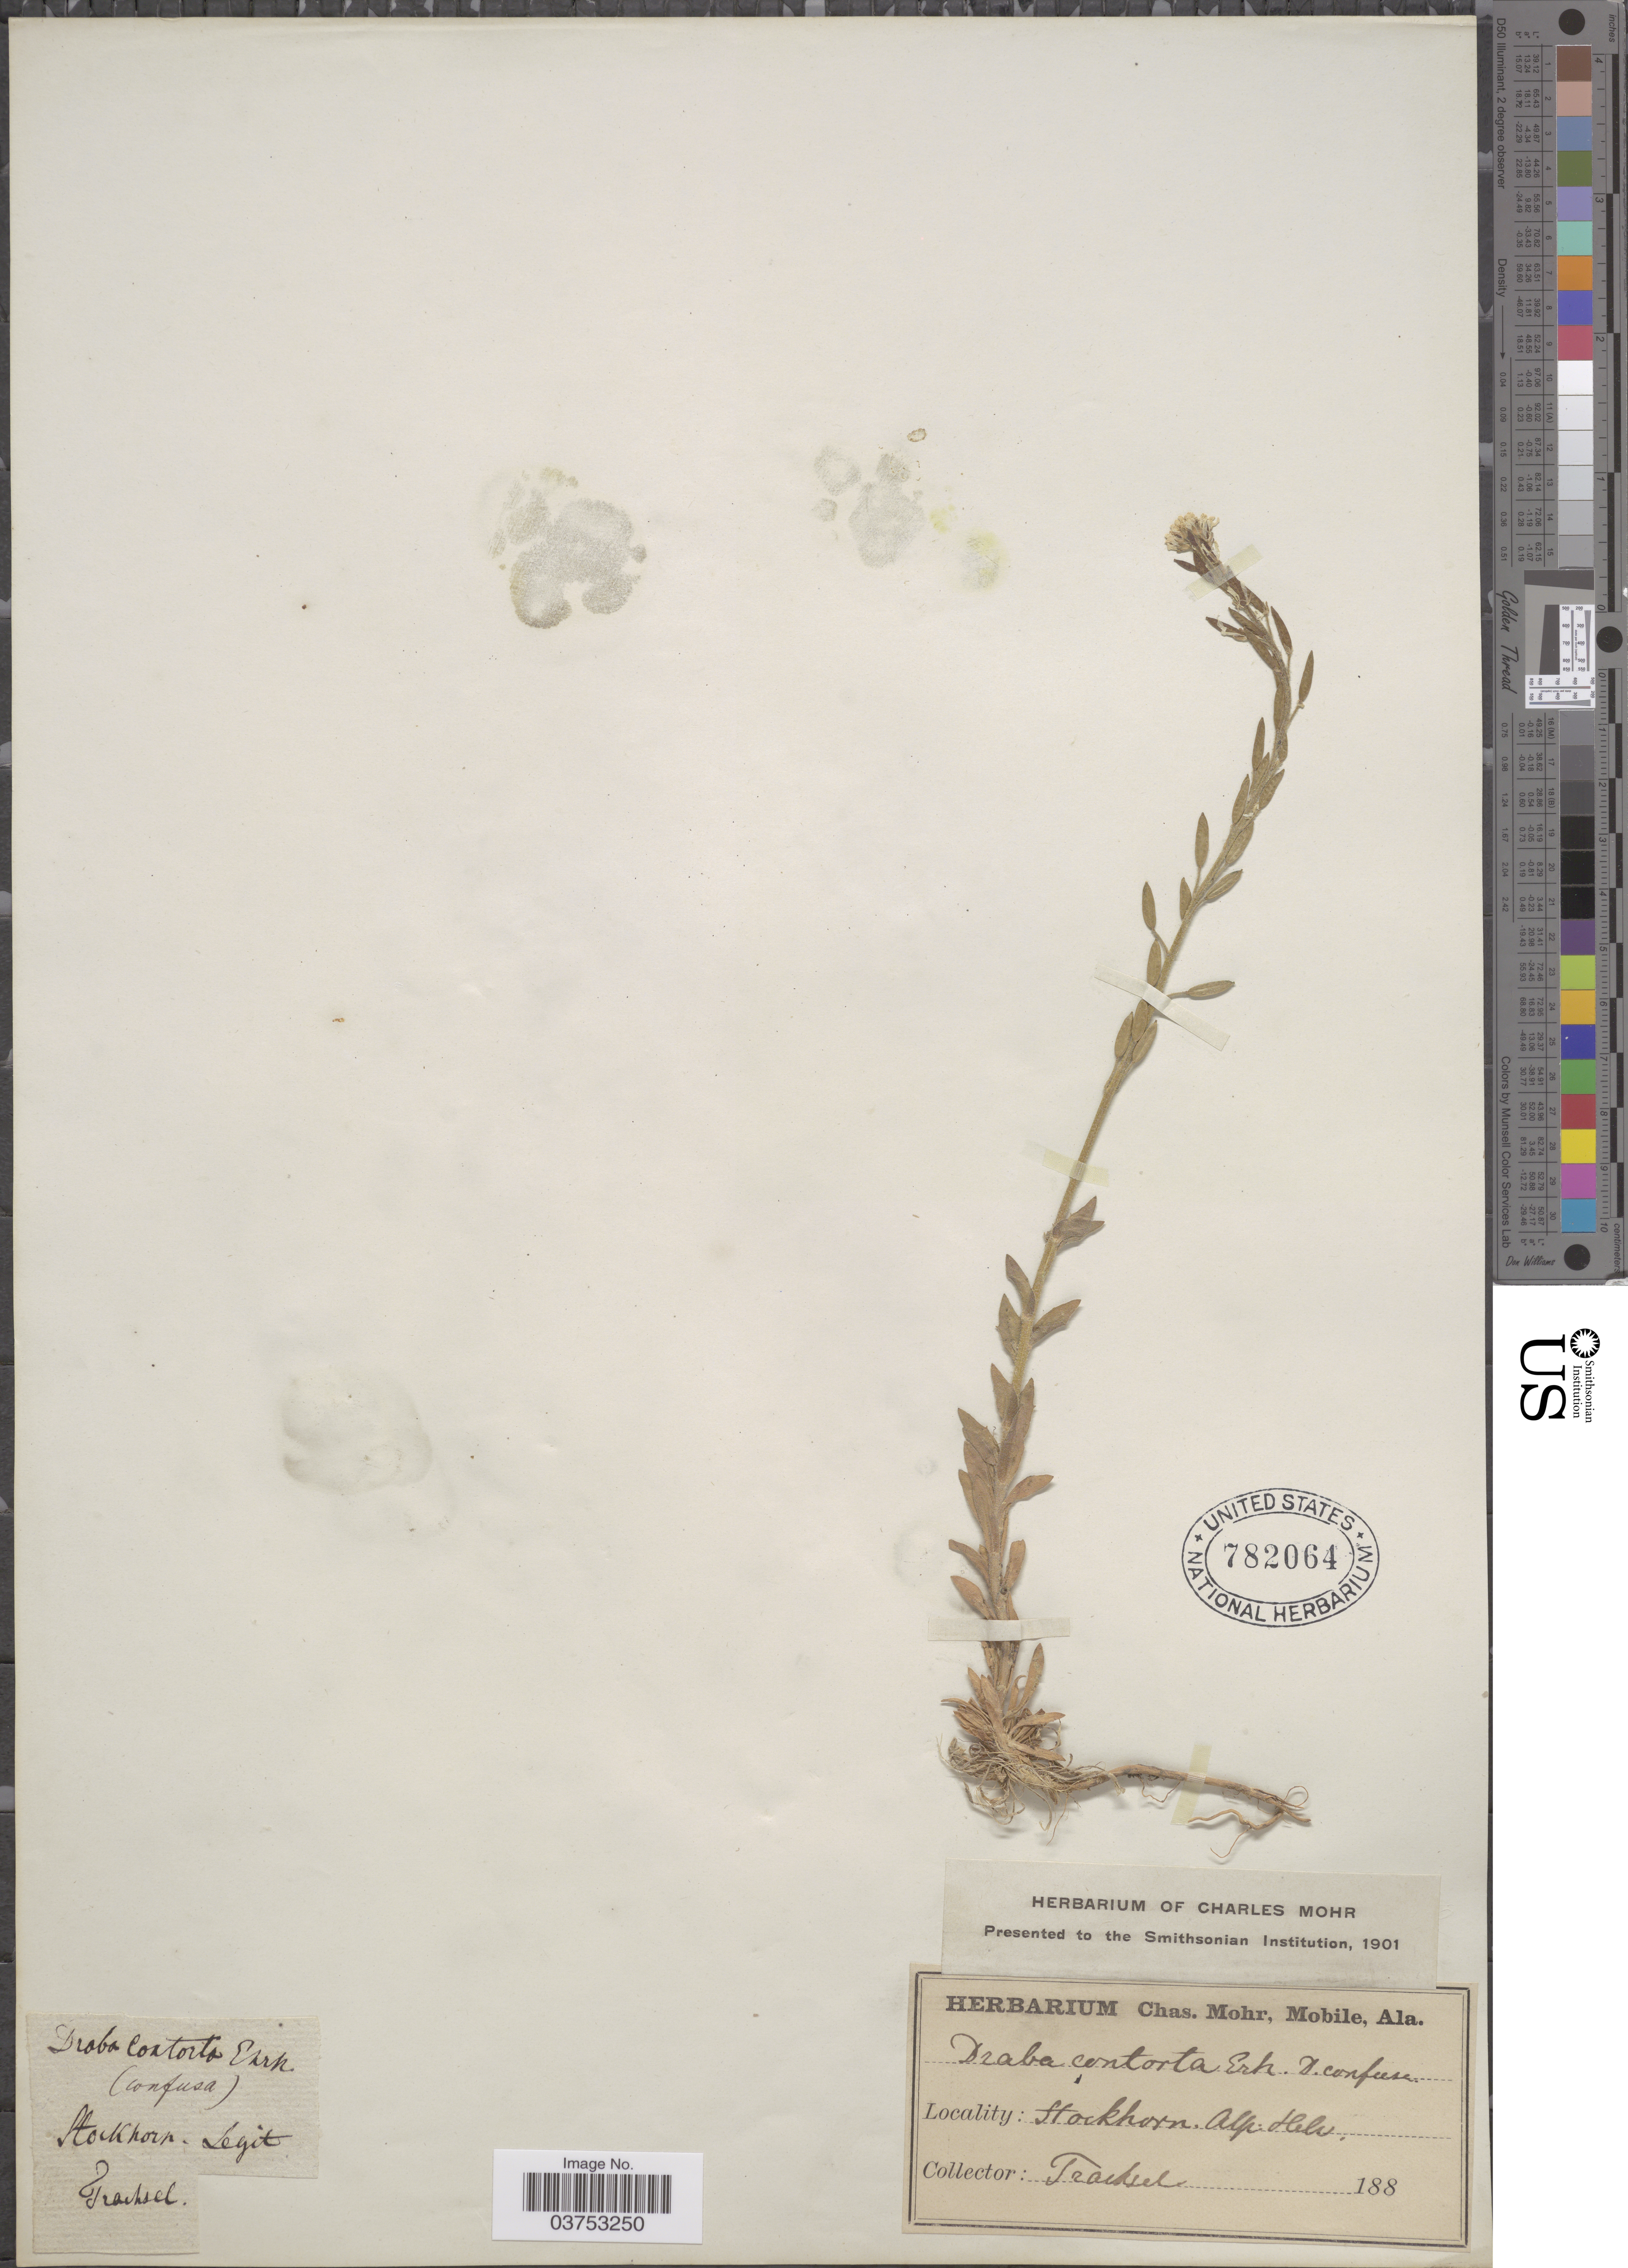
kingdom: Plantae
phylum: Tracheophyta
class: Magnoliopsida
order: Brassicales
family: Brassicaceae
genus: Draba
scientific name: Draba contorta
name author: Ehrh.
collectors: Trachsel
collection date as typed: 188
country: Switzerland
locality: Stockhorn, Alp. Helv.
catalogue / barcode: US 782064